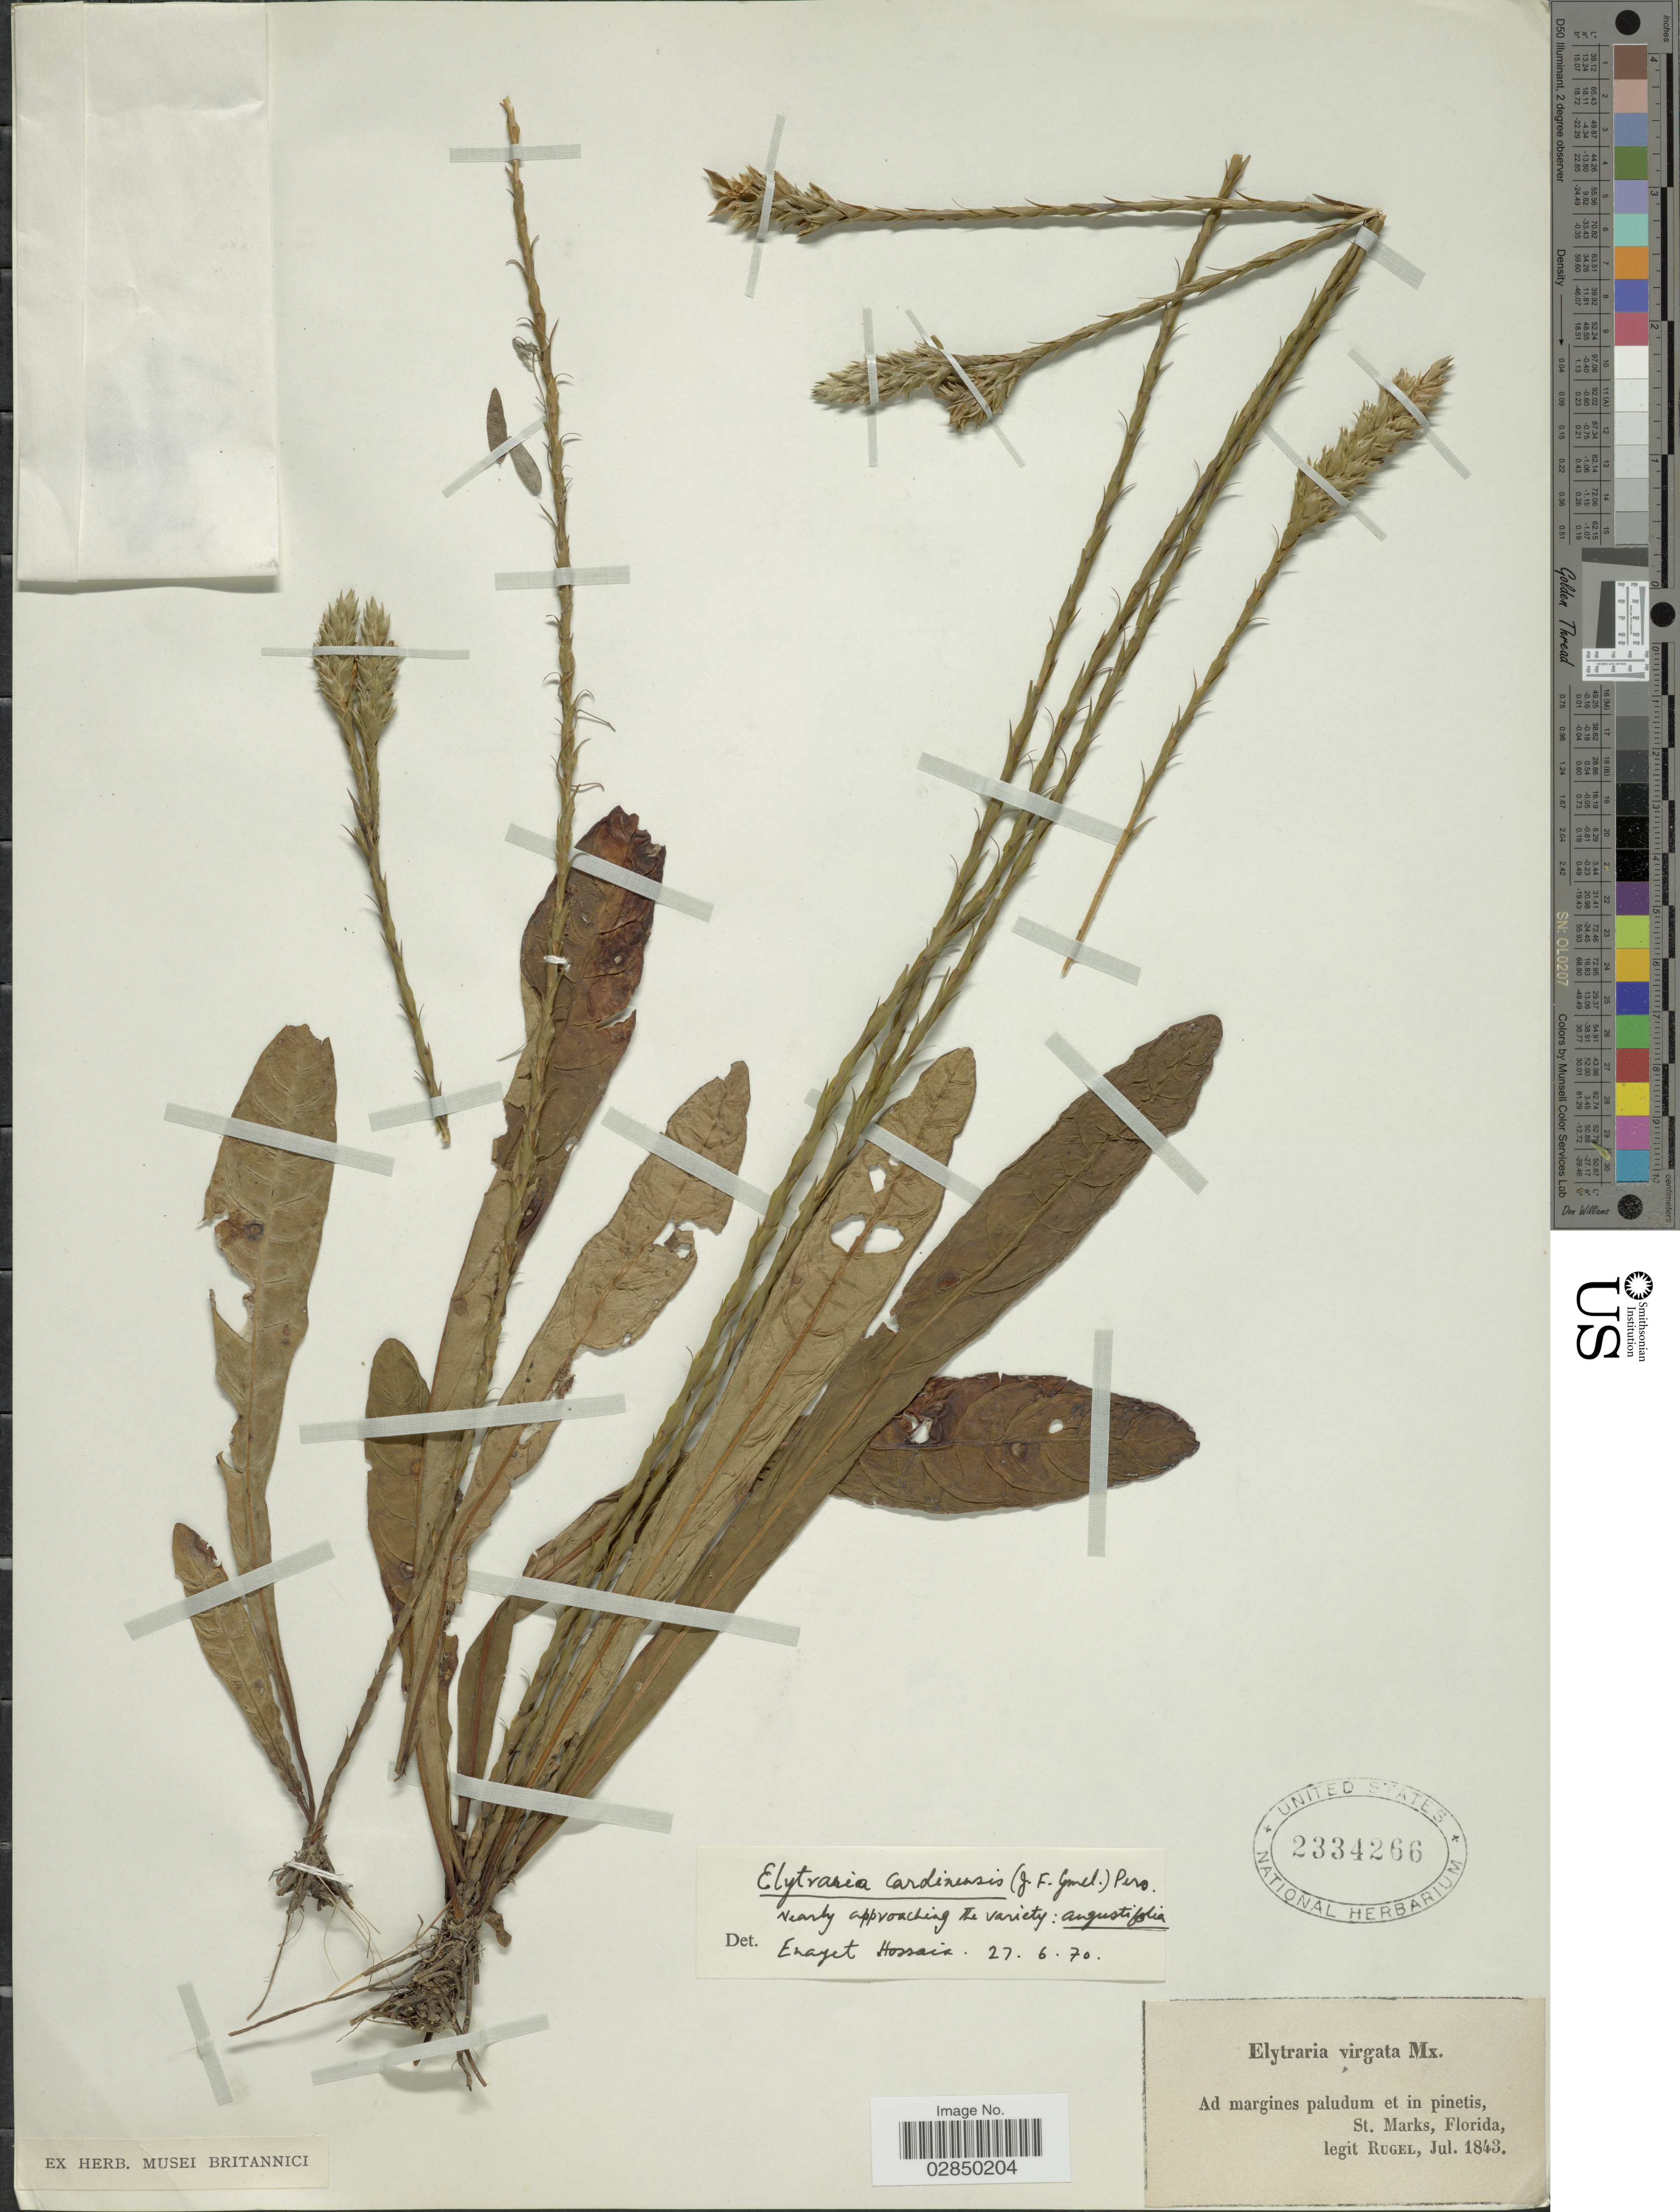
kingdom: Plantae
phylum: Tracheophyta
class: Magnoliopsida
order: Lamiales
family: Acanthaceae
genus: Elytraria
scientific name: Elytraria caroliniensis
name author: (J.F. Gmel.) Pers.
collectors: Rugel, --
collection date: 1843-07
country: United States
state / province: Florida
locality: Ad margines paludum et in pinetis, St. Marks.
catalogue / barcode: US 2334266